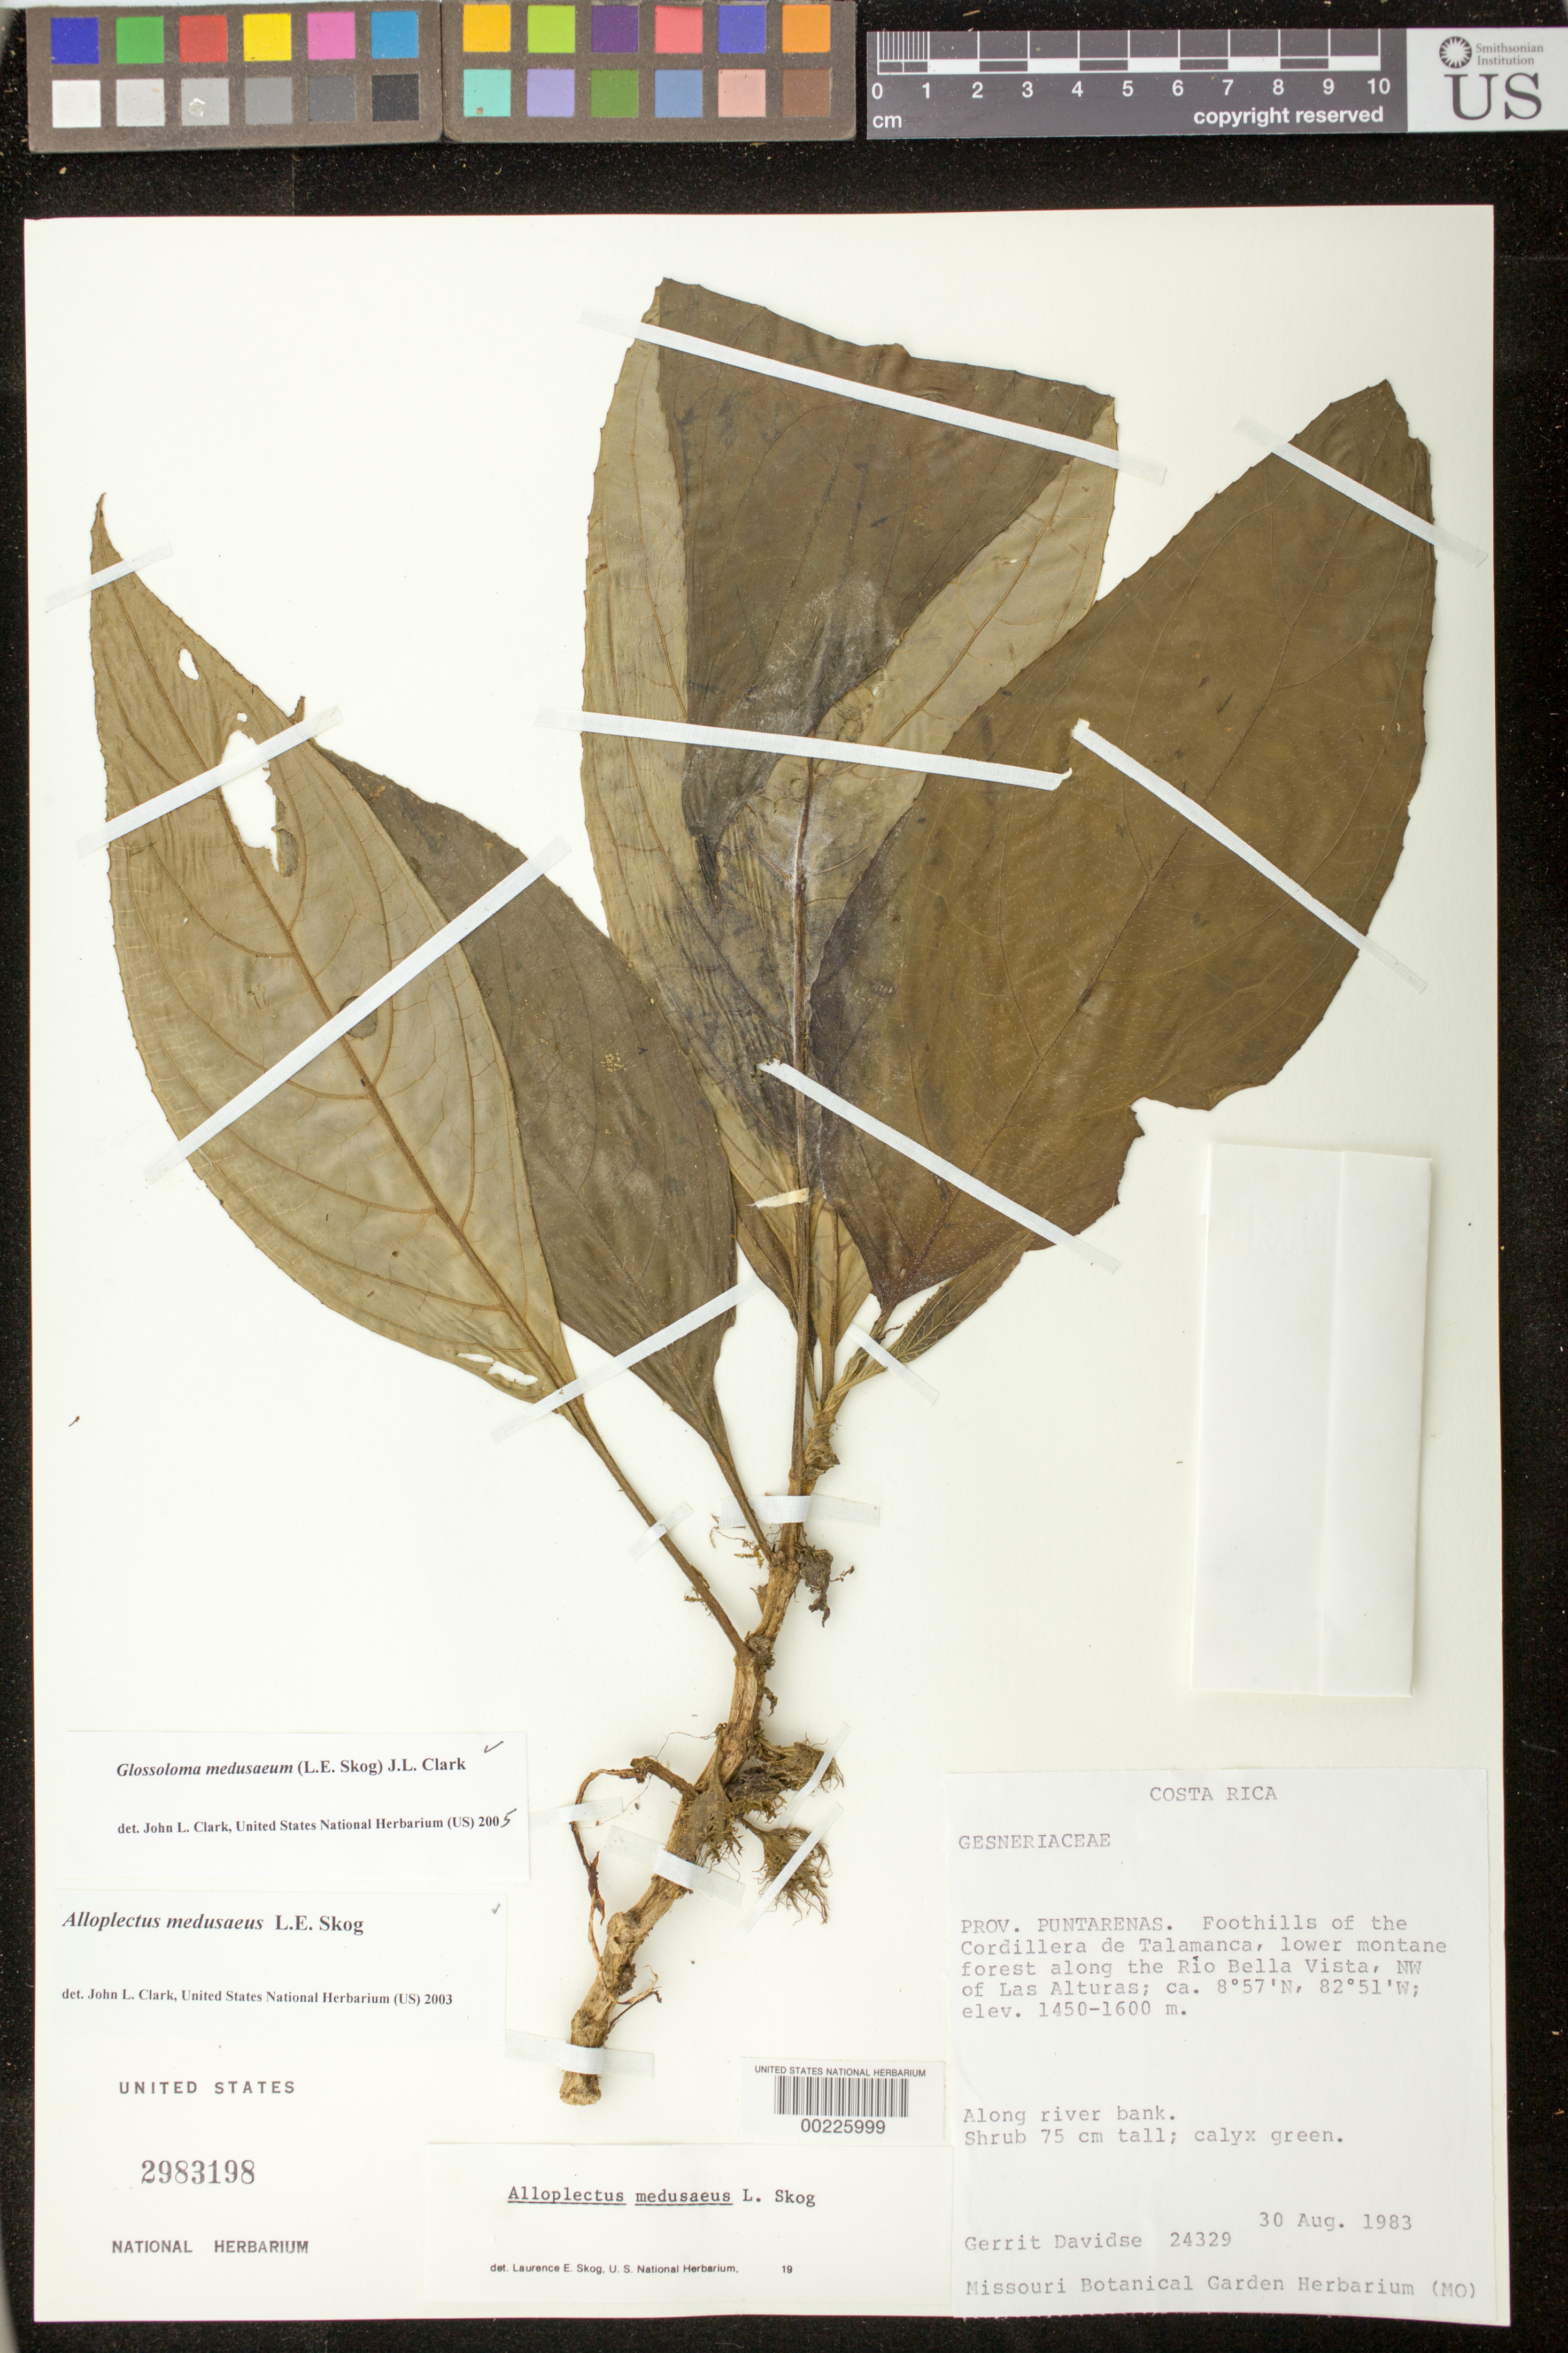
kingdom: Plantae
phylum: Tracheophyta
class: Magnoliopsida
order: Lamiales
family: Gesneriaceae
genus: Glossoloma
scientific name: Glossoloma medusaeum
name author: (L.E. Skog) J.L. Clark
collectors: G. Davidse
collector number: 24329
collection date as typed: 30 Aug 1983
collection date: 1983-08-30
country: Costa Rica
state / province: Puntarenas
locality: Foothills of the Cordillera de Talamanca, NW of Las Alturas, along Rio Bella Vista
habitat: Lower montane forest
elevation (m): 1450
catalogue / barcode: US 2983198